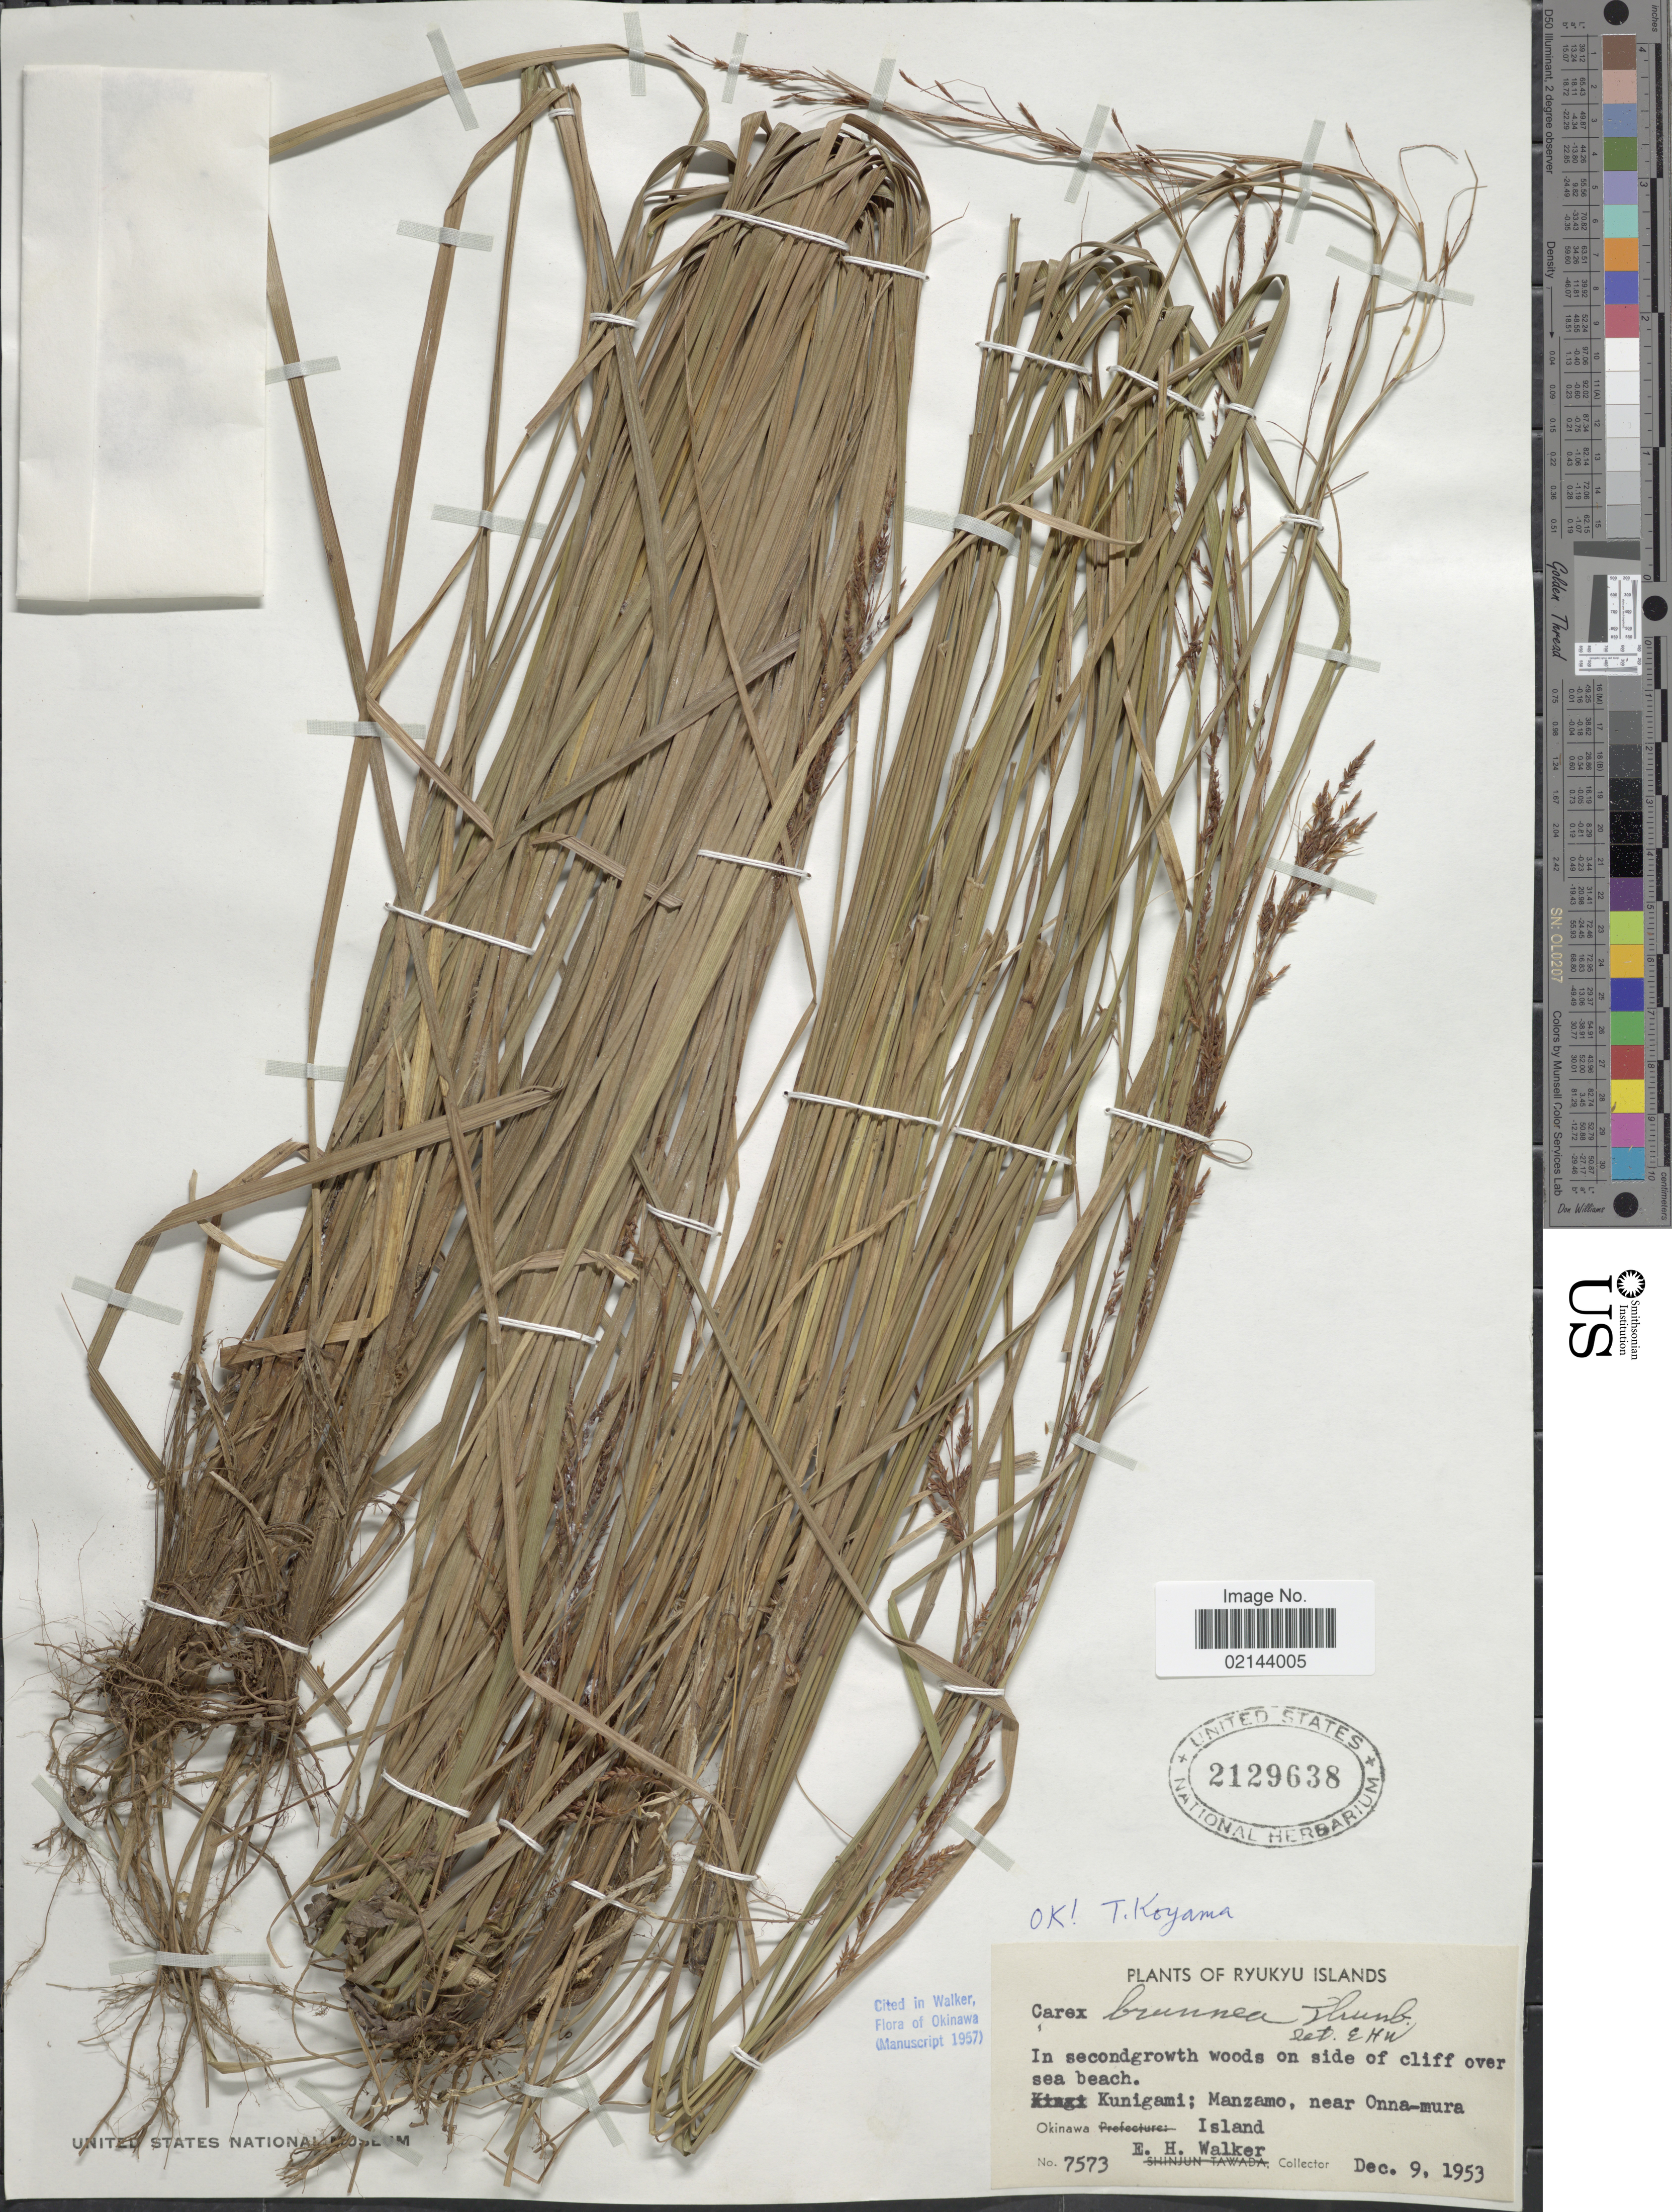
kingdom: Plantae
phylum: Tracheophyta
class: Liliopsida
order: Poales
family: Cyperaceae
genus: Carex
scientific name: Carex brunnea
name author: Thunb.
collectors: E. H. Walker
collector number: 7573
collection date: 1953-12-09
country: Japan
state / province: Okinawa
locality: Ryukyu Islands, Kunigami: Manzamo, near Onna-mura, Okinawa Island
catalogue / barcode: US 2129638